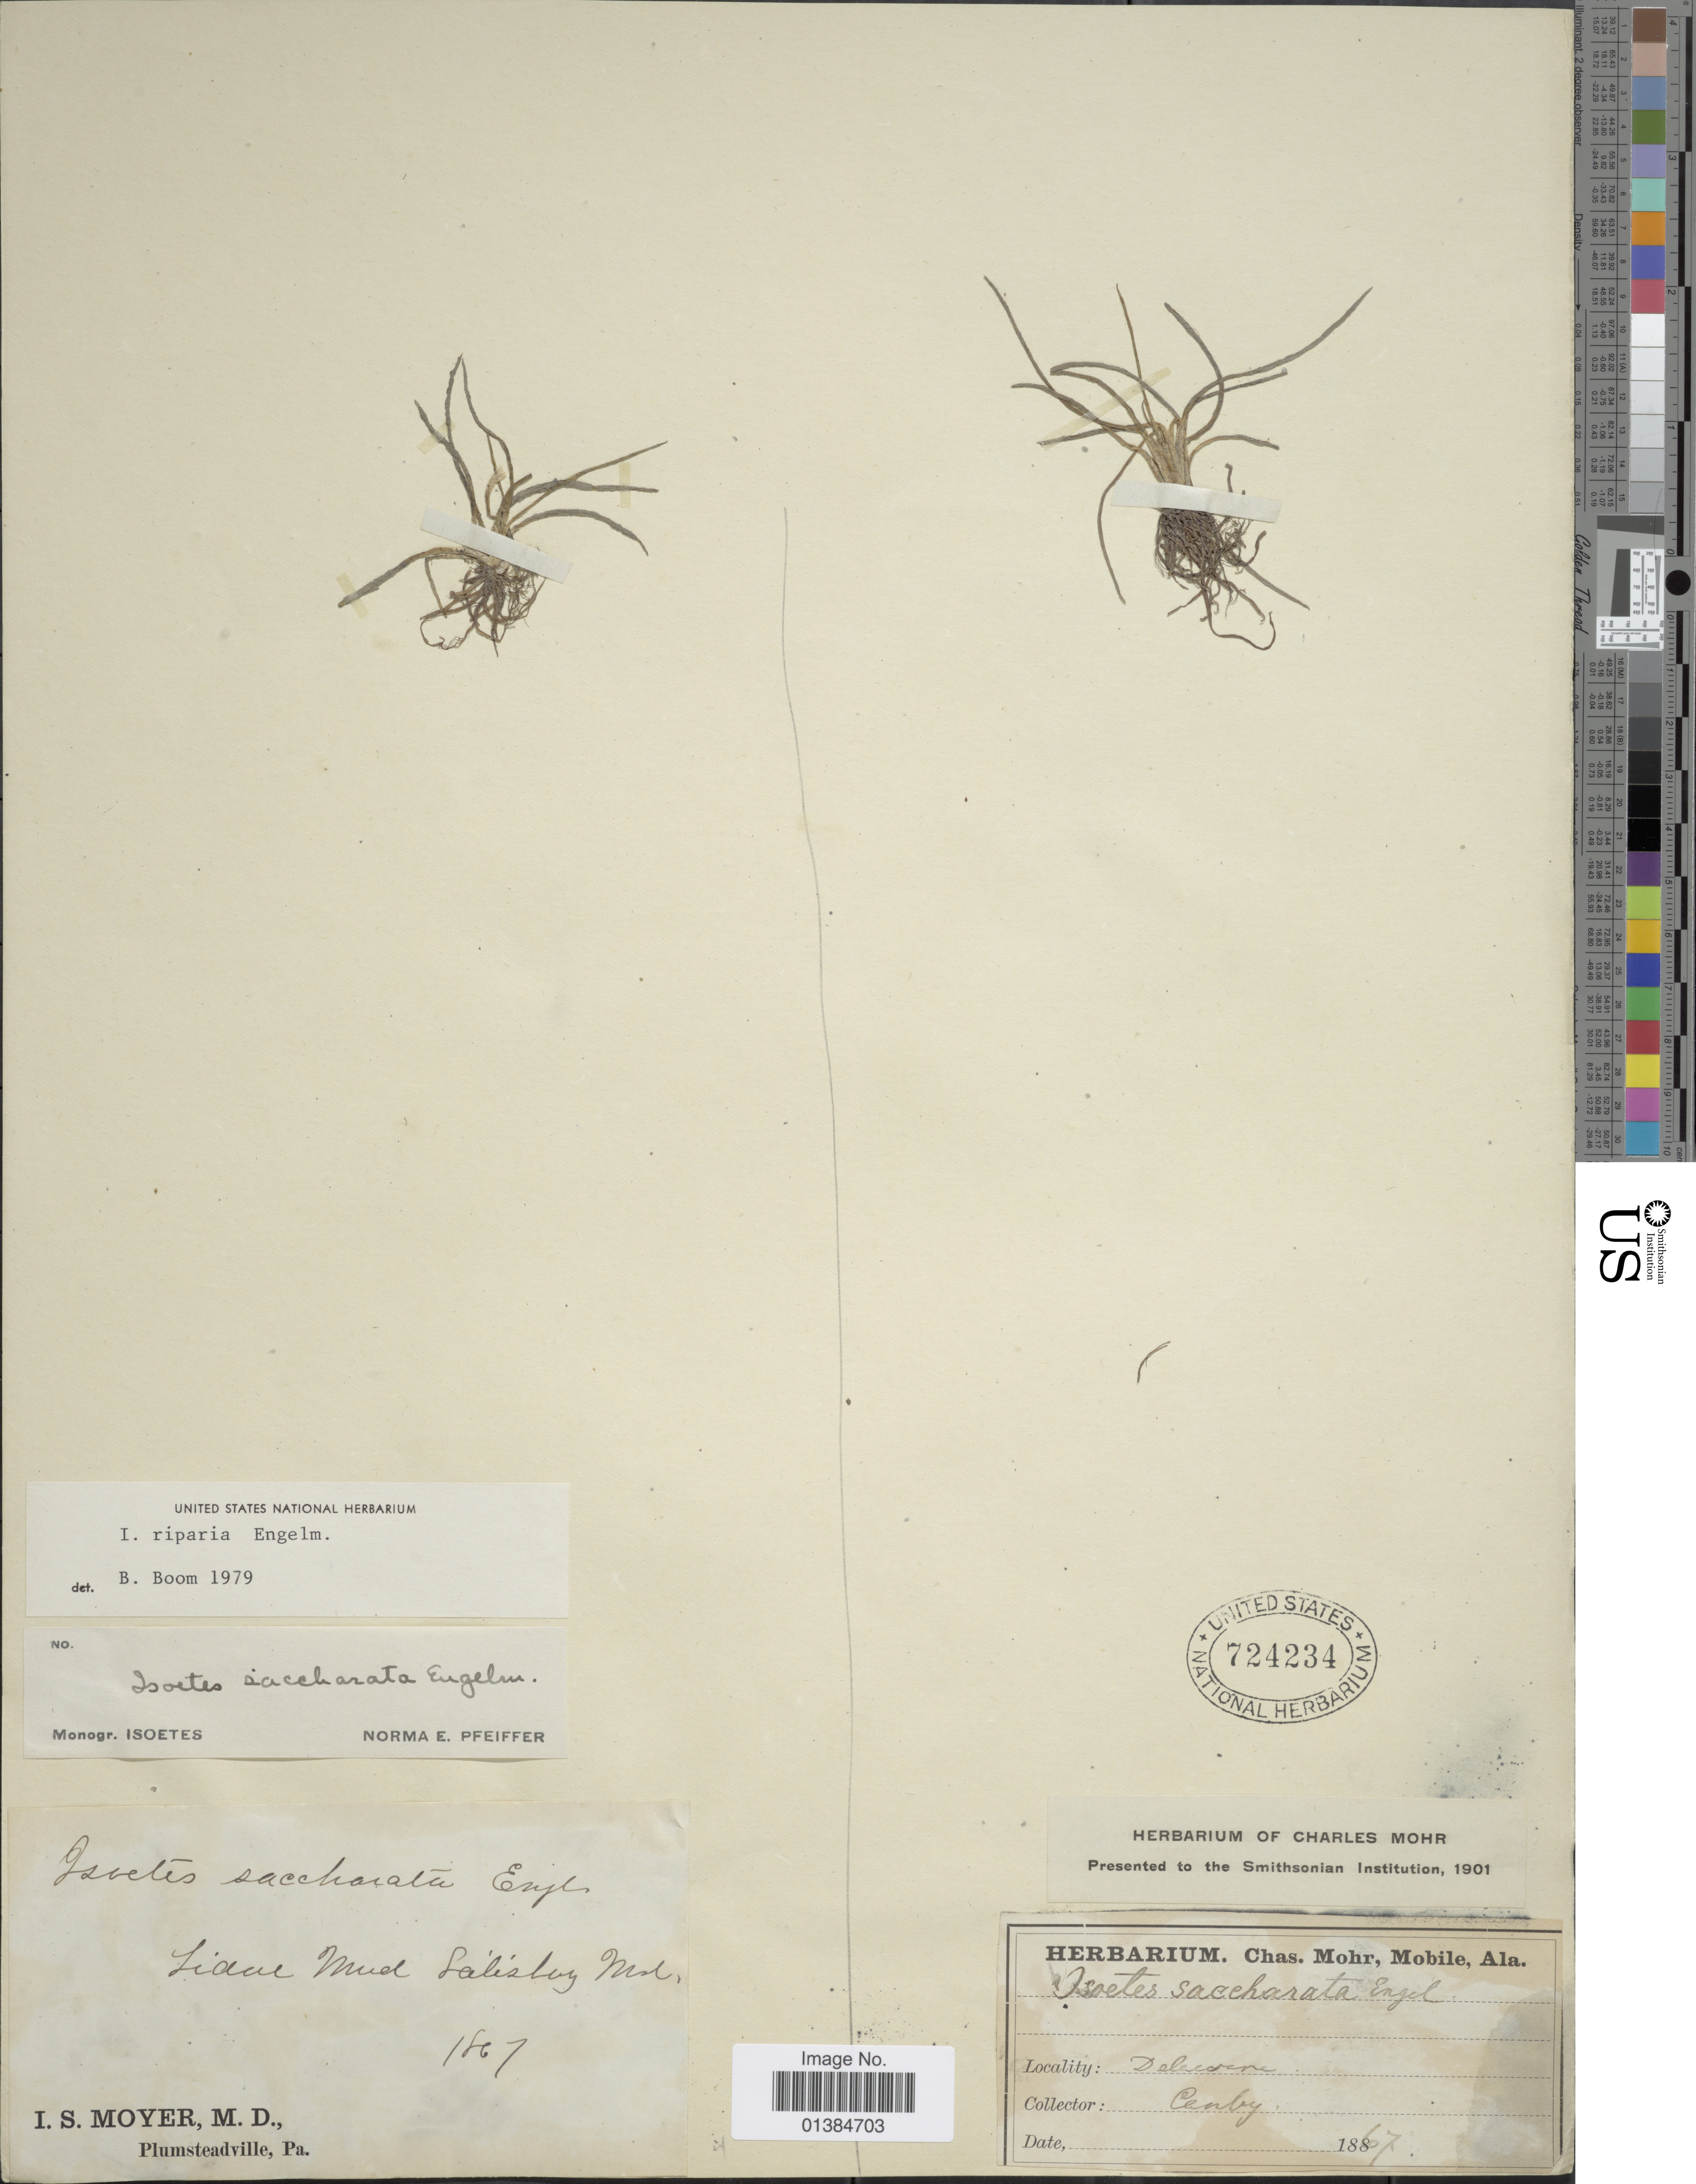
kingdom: Plantae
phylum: Tracheophyta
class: Lycopodiopsida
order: Isoetales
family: Isoetaceae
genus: Isoetes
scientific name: Isoetes riparia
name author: Engelm. ex A. Braun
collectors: Canby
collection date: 1867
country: United States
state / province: Delaware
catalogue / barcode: US 724234